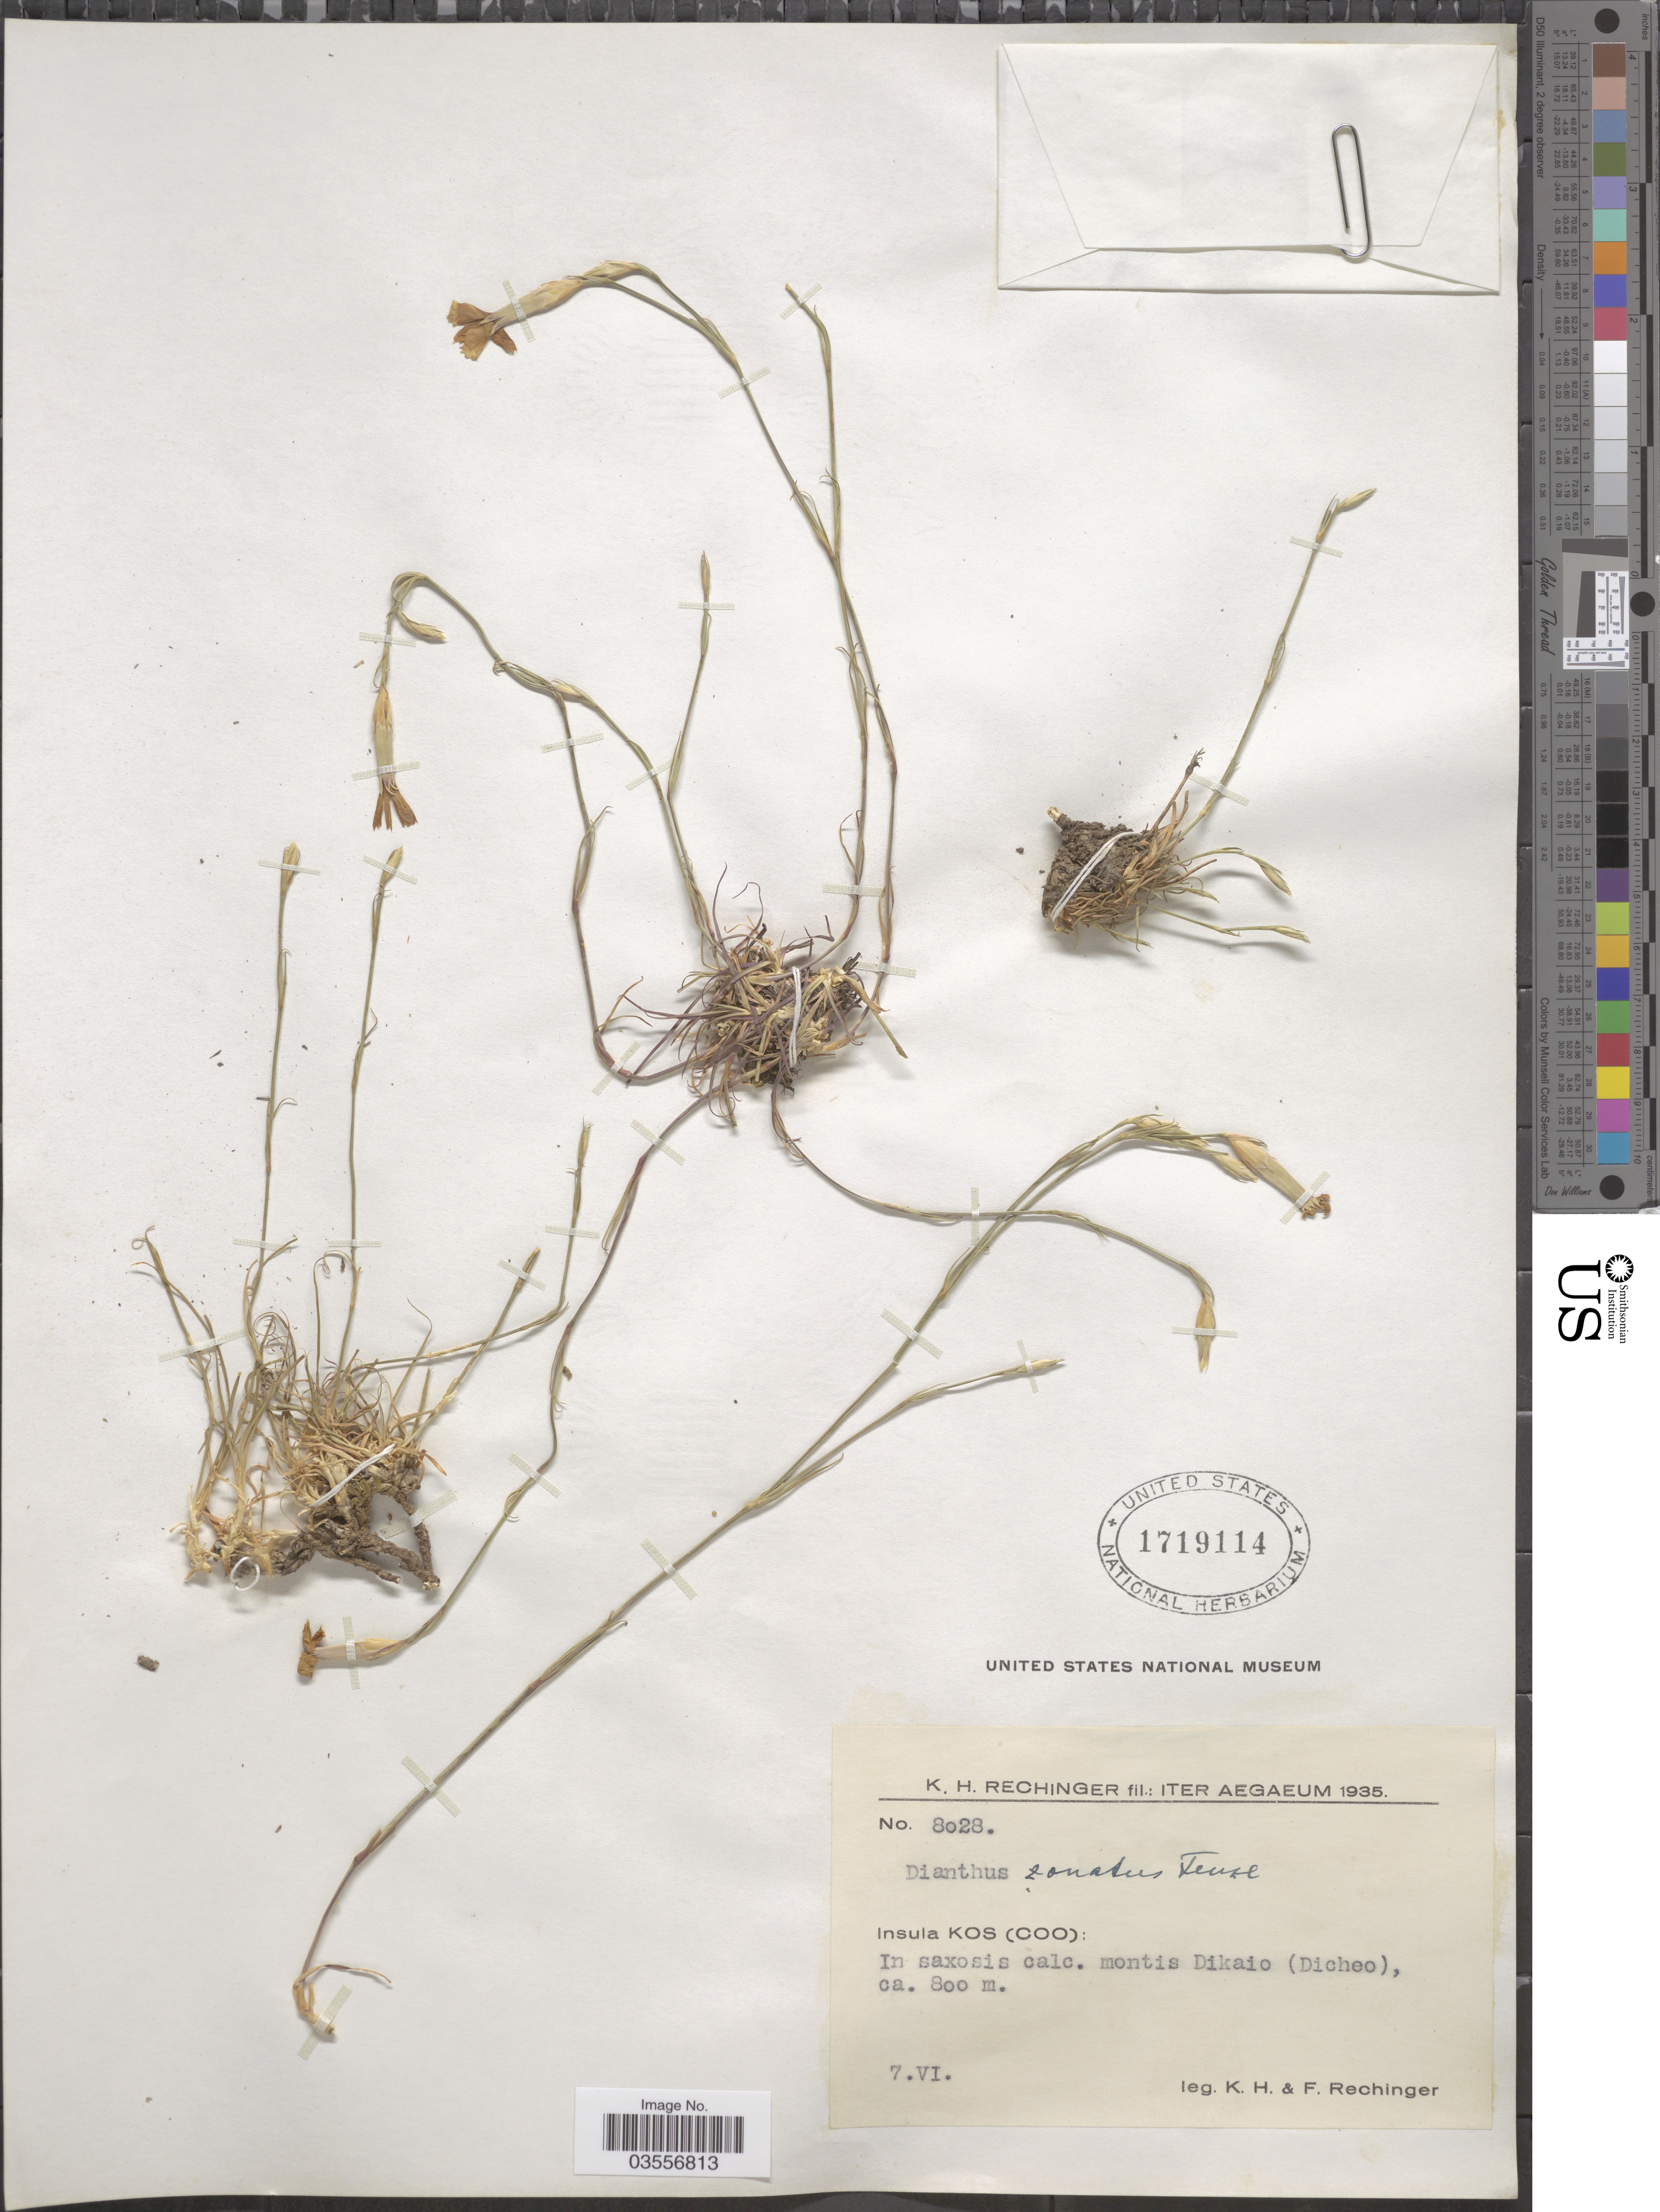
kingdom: Plantae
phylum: Tracheophyta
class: Magnoliopsida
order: Caryophyllales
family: Caryophyllaceae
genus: Dianthus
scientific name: Dianthus zonatus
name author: Fenzl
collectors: K. H. Rechinger & F. Rechinger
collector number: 8028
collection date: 1935-06-07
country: Greece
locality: Iter Aegaeum. Insula KOS (COO): In saxosis calc. montis Dikaio (Dicheo).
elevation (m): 800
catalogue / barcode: US 1719114